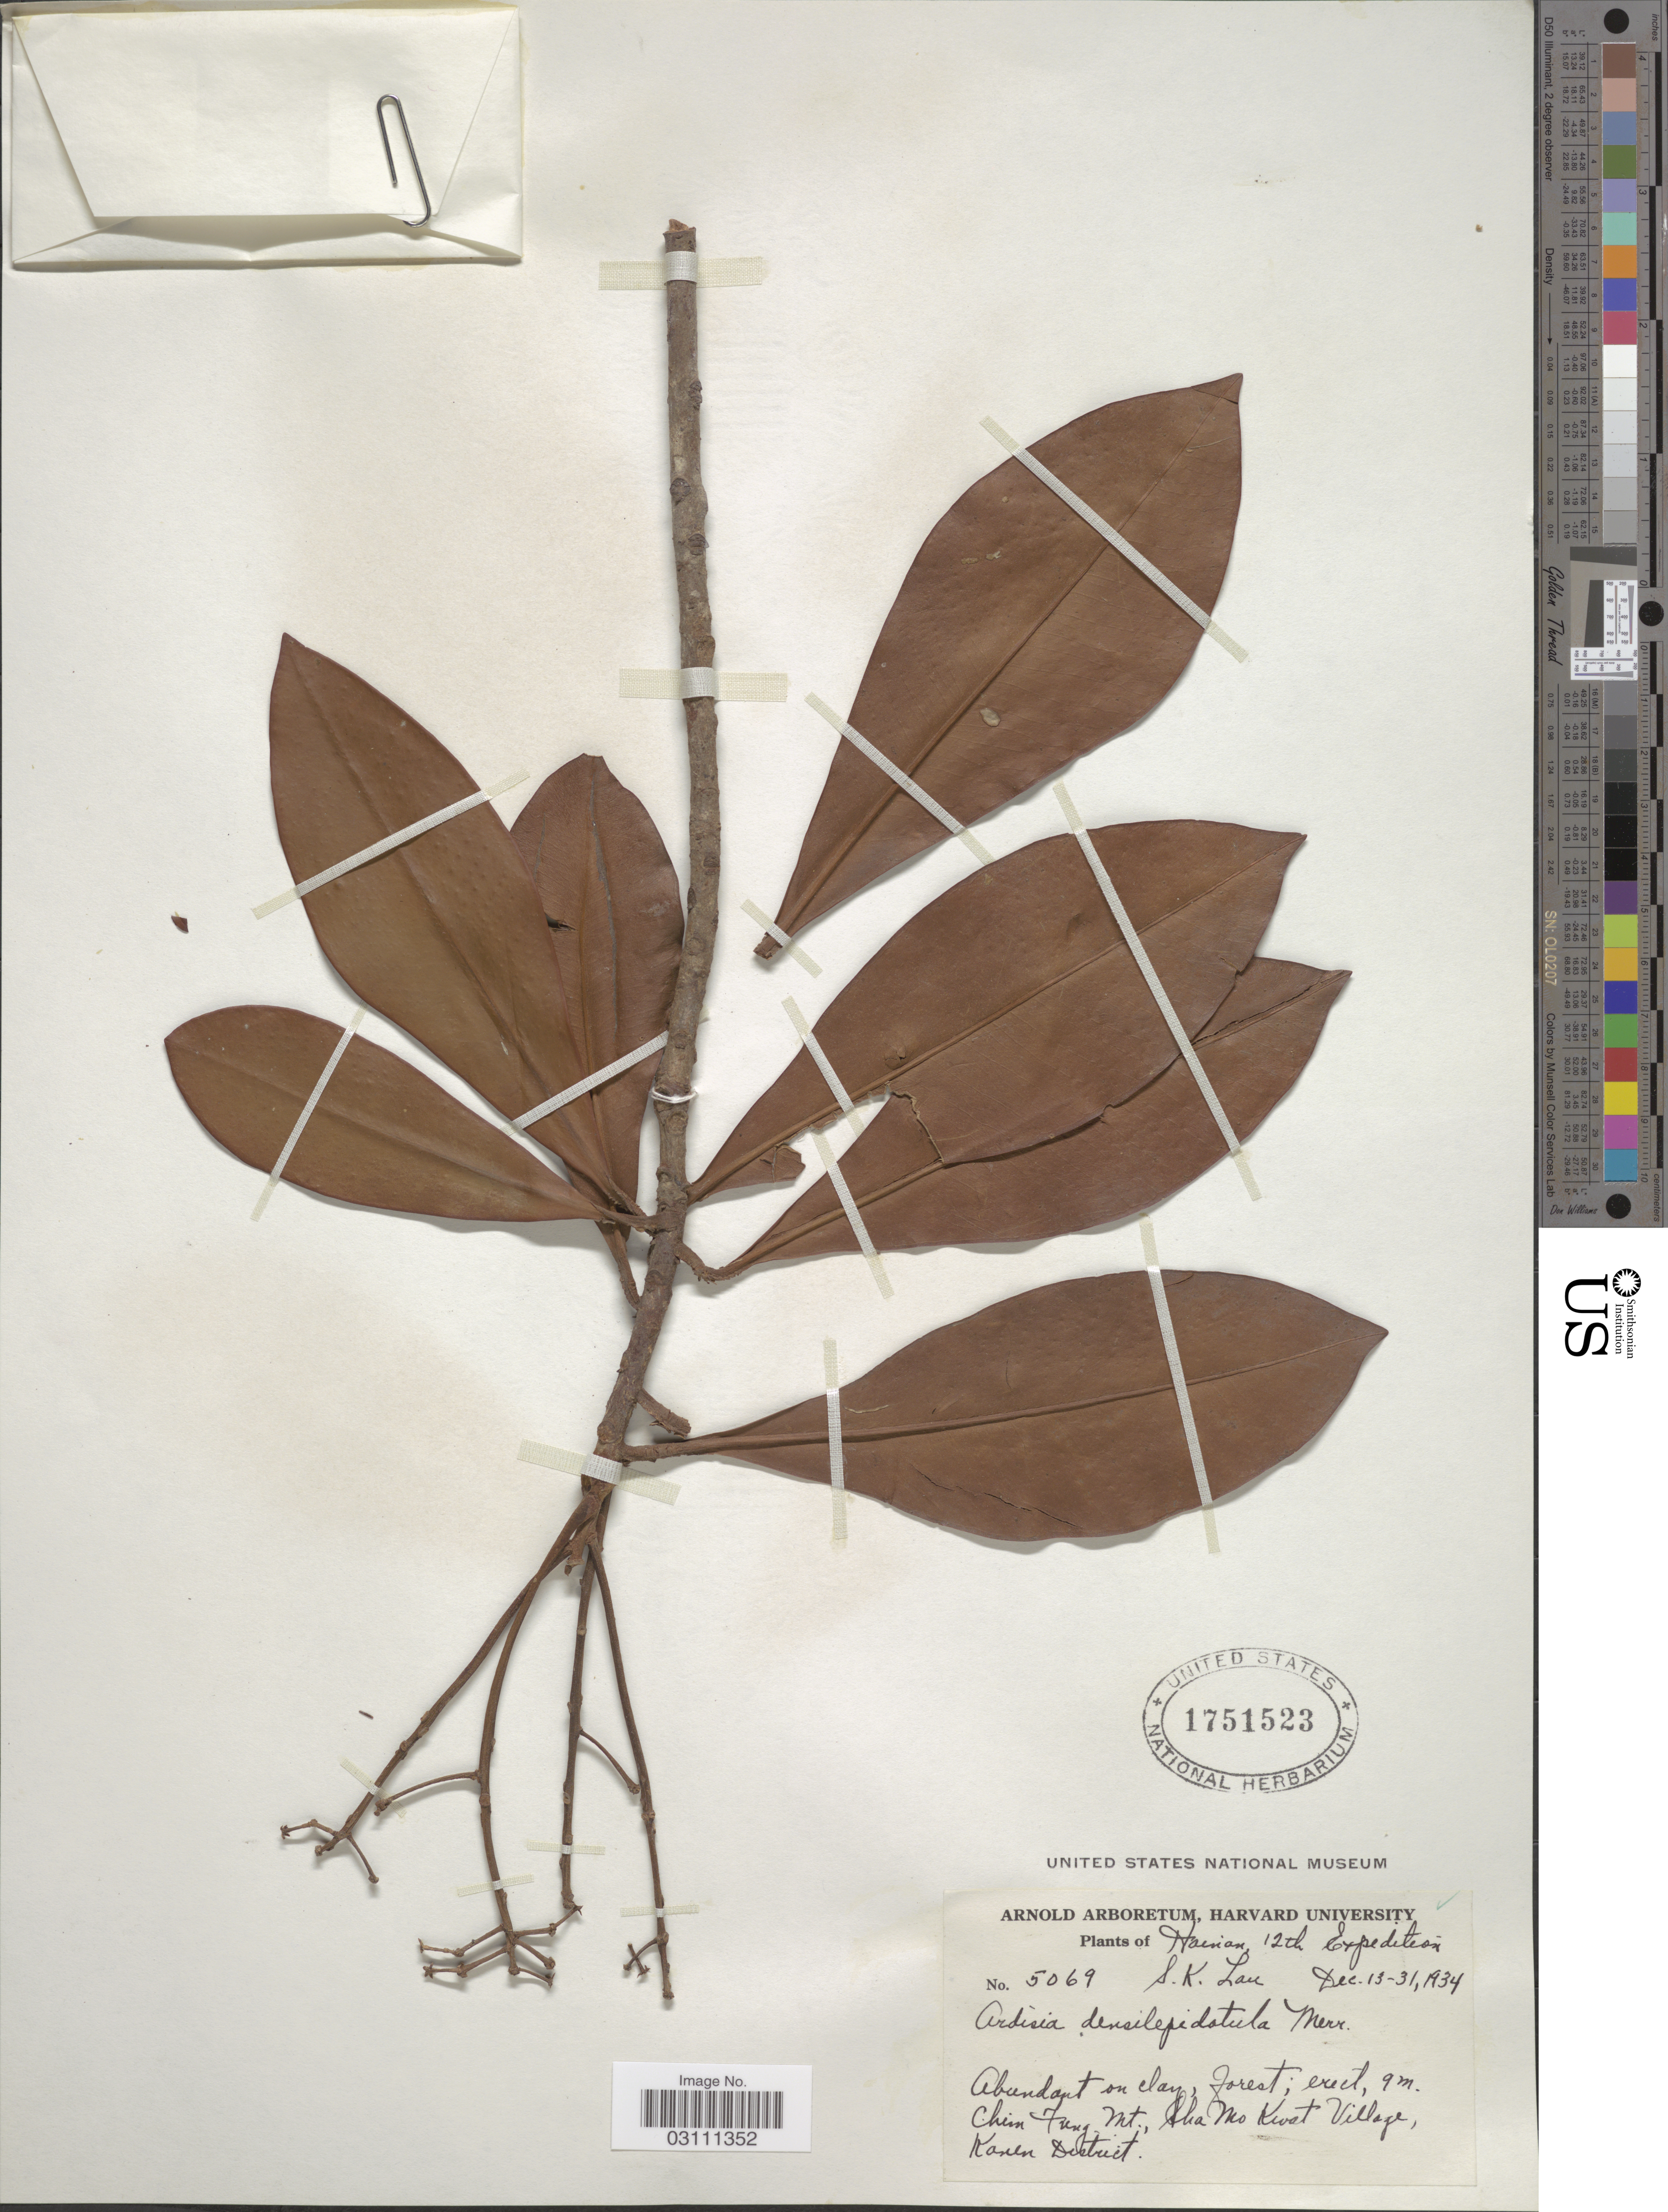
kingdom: Plantae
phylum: Tracheophyta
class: Magnoliopsida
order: Ericales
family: Primulaceae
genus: Ardisia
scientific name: Ardisia densilepidotula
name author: Merr.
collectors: S. K. Lau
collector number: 5069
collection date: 1934-12-13/1934-12-31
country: China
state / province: Hainan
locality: Chin Fung Mt., Sha Mo Kwat Village, Kanen District.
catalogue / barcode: US 1751523